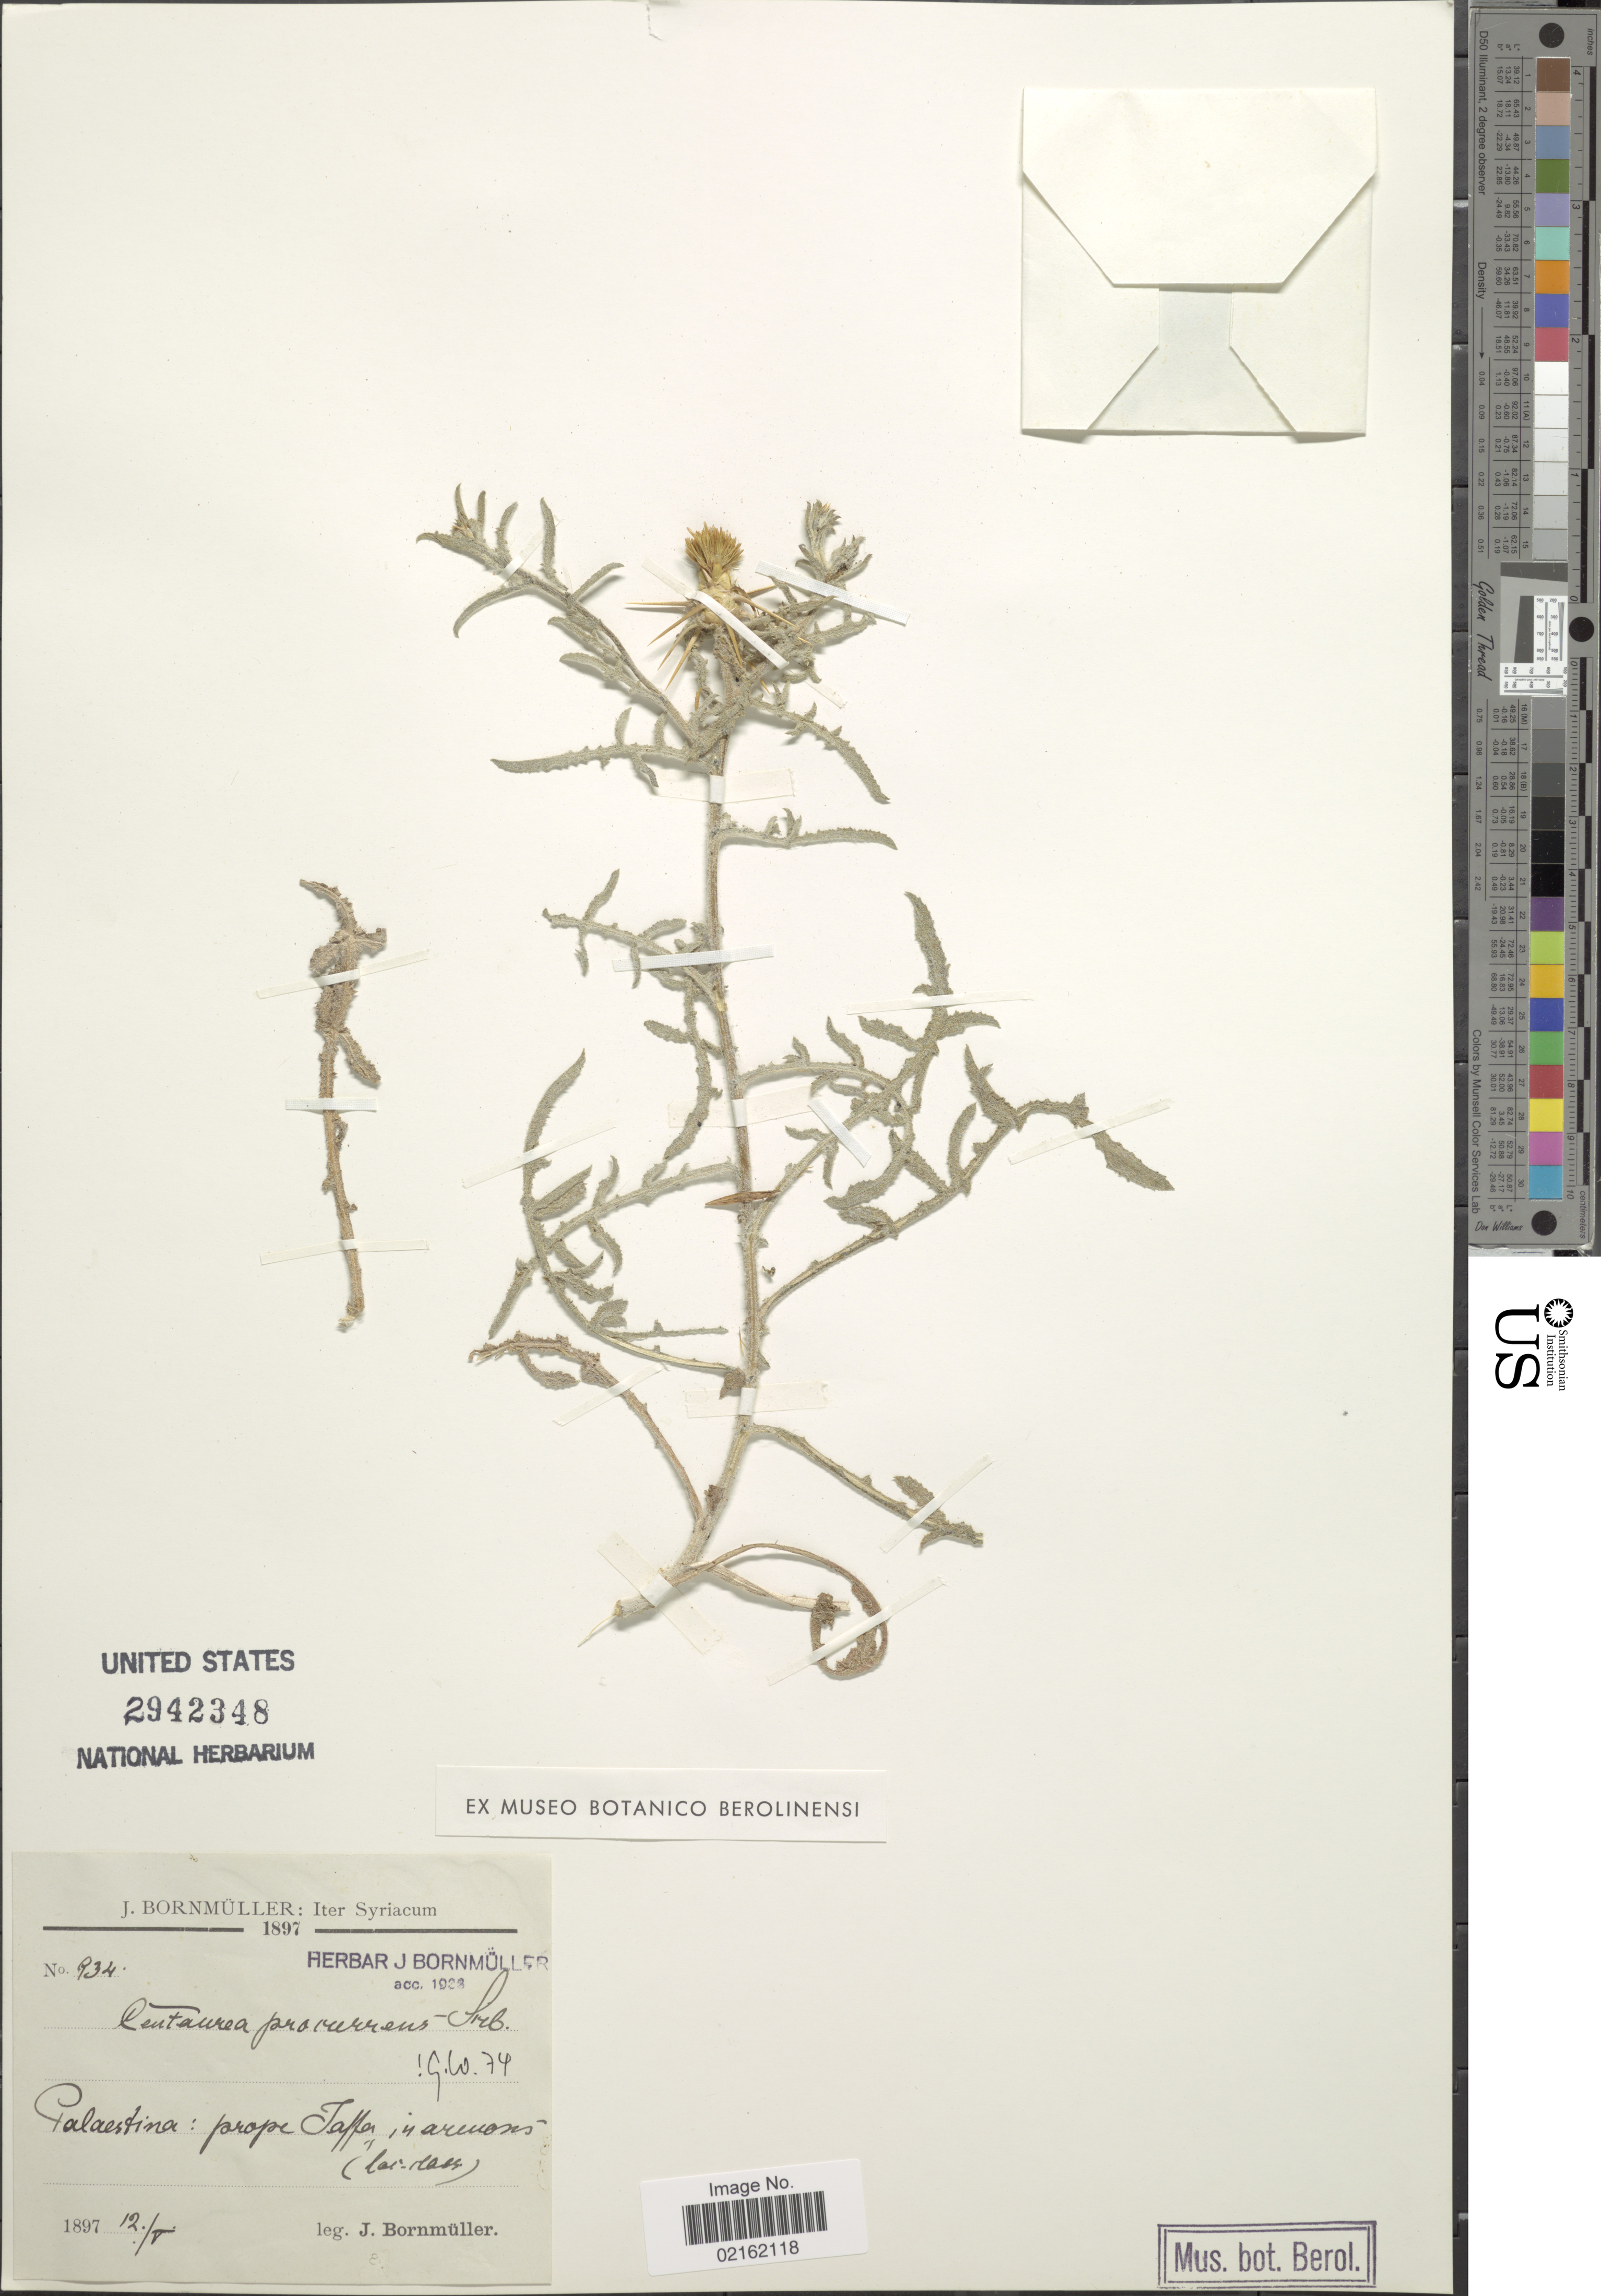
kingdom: Plantae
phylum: Tracheophyta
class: Magnoliopsida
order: Asterales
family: Asteraceae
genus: Centaurea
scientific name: Centaurea procurrens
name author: Sieber ex Spreng.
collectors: J. Bornmüller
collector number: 934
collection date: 1897-05-12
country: Syria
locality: Palaestina: prope Taffa, in areuons [interpreted]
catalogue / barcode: US 2942348